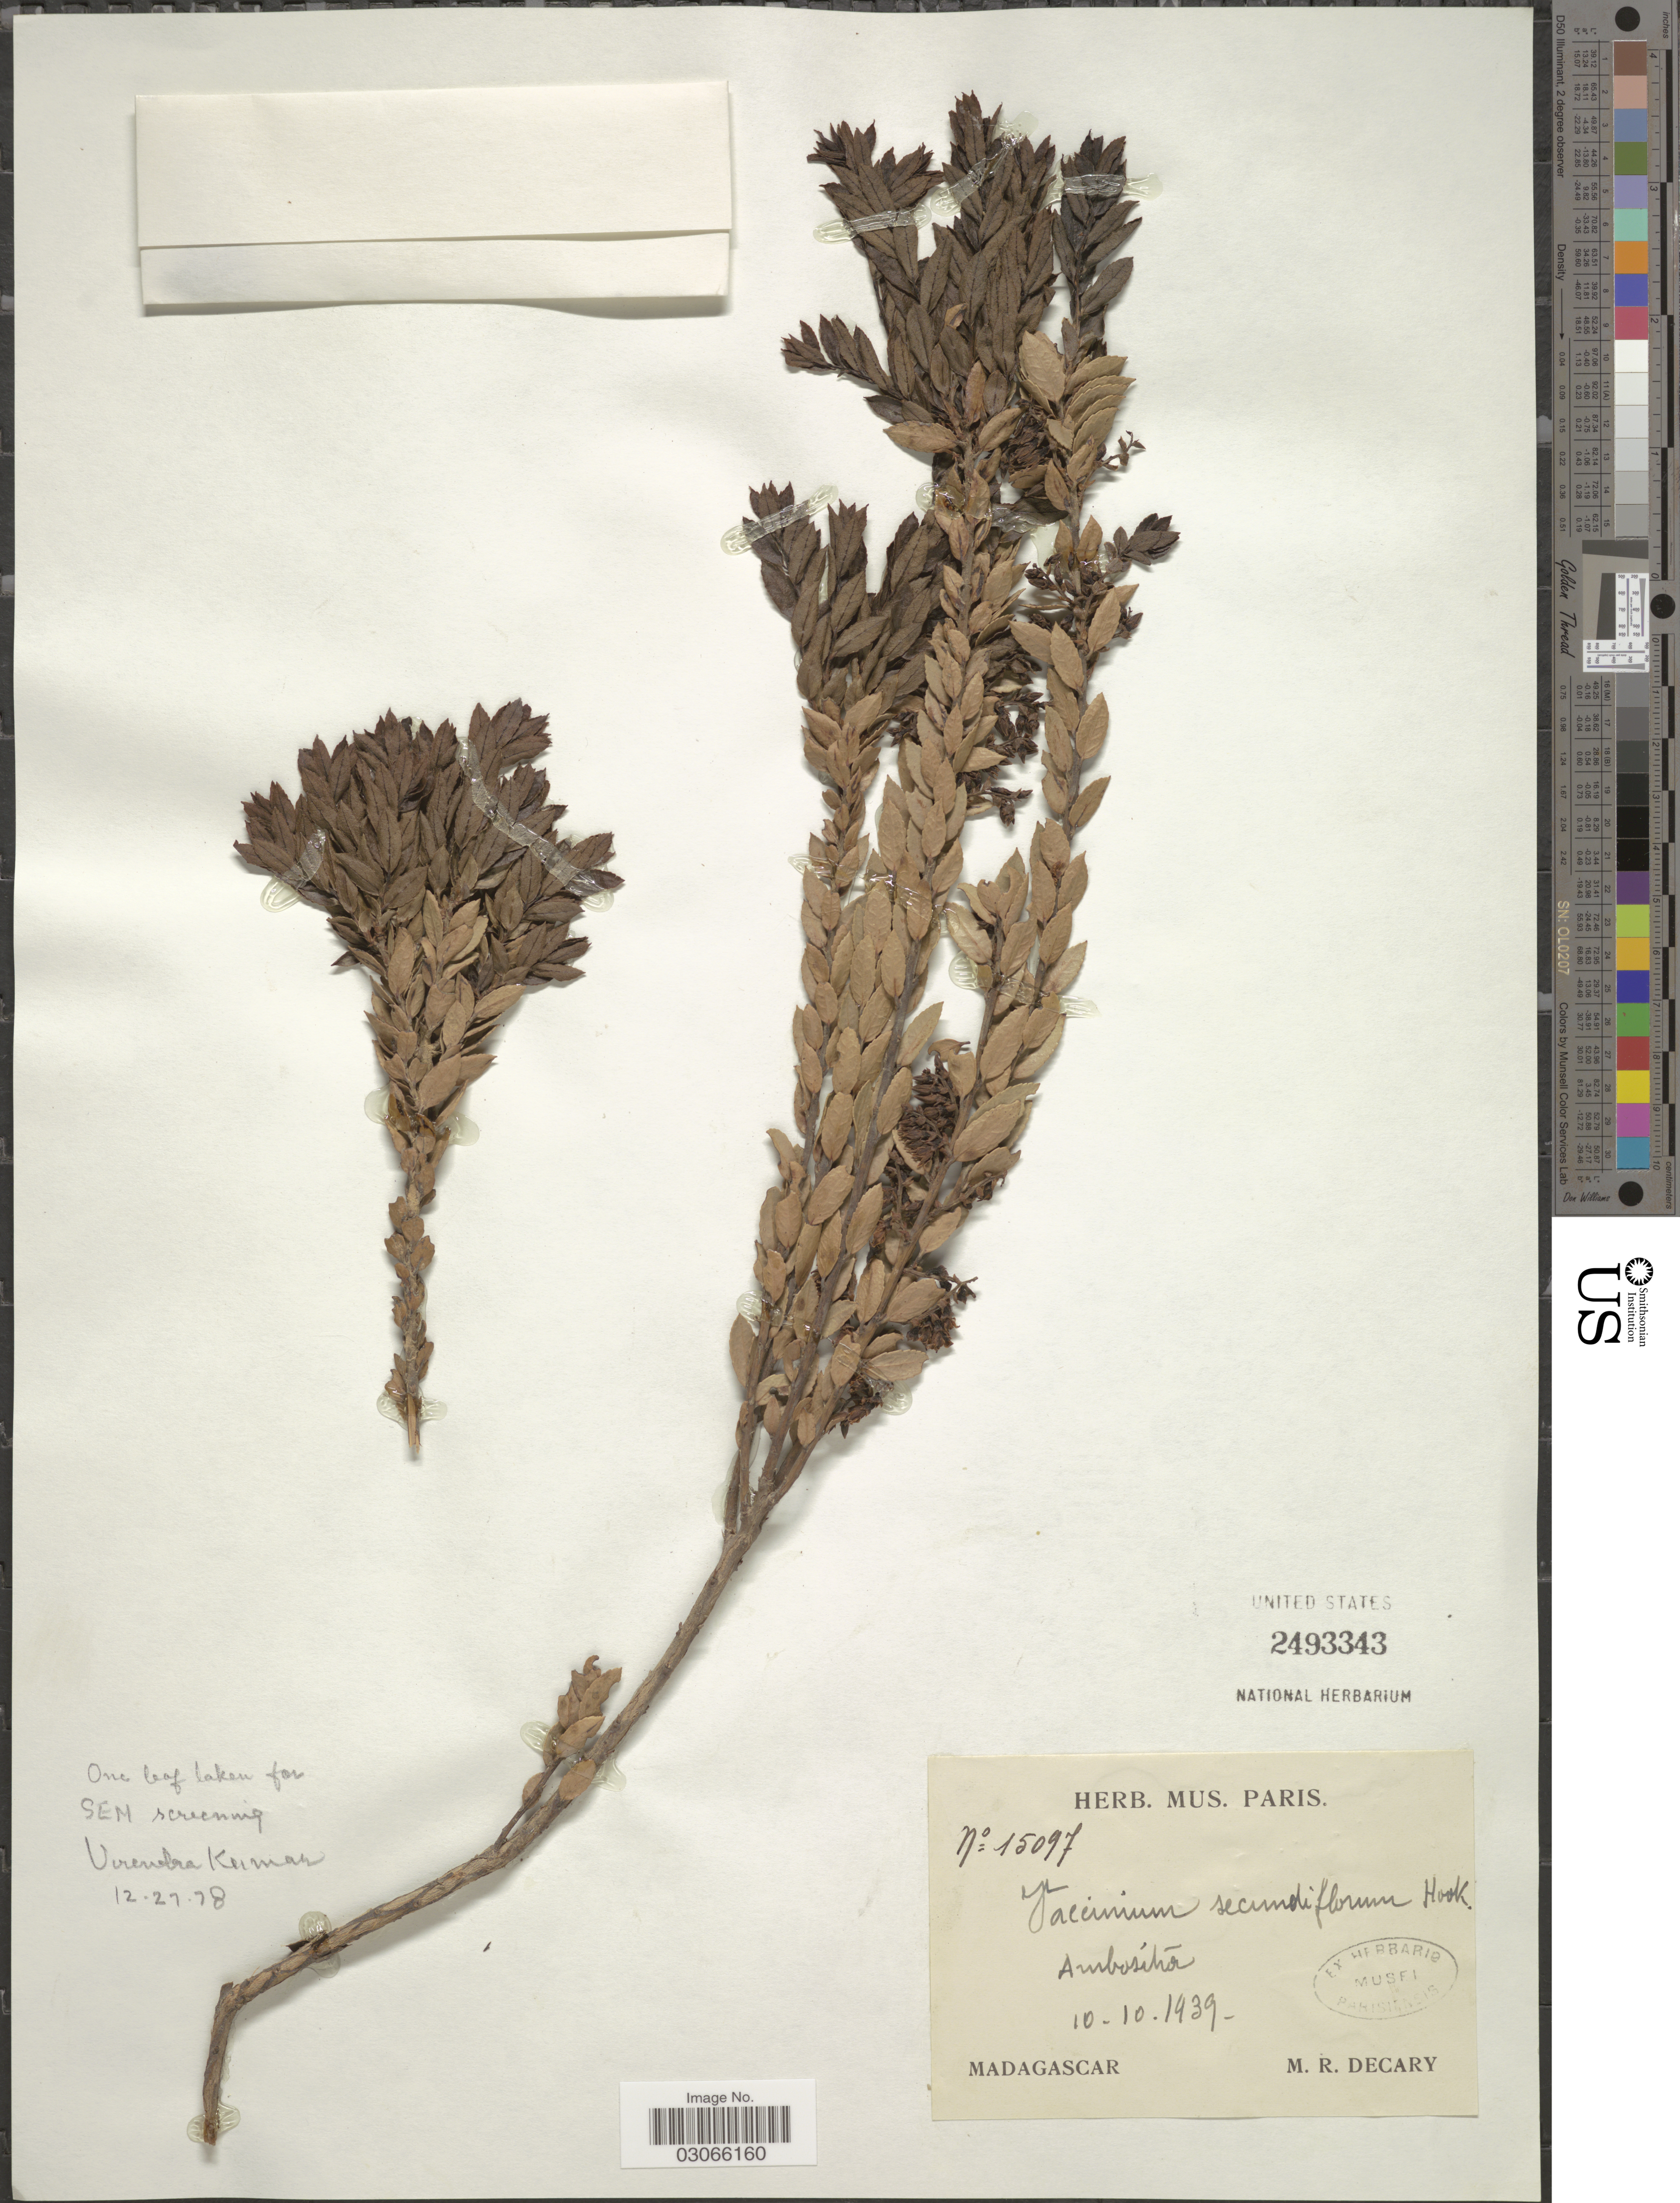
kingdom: Plantae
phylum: Tracheophyta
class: Magnoliopsida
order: Ericales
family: Ericaceae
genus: Vaccinium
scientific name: Vaccinium secundiflorum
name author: Hook.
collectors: R. Decary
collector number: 15097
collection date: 1939-10-10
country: Madagascar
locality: Ambositra.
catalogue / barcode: US 2493343